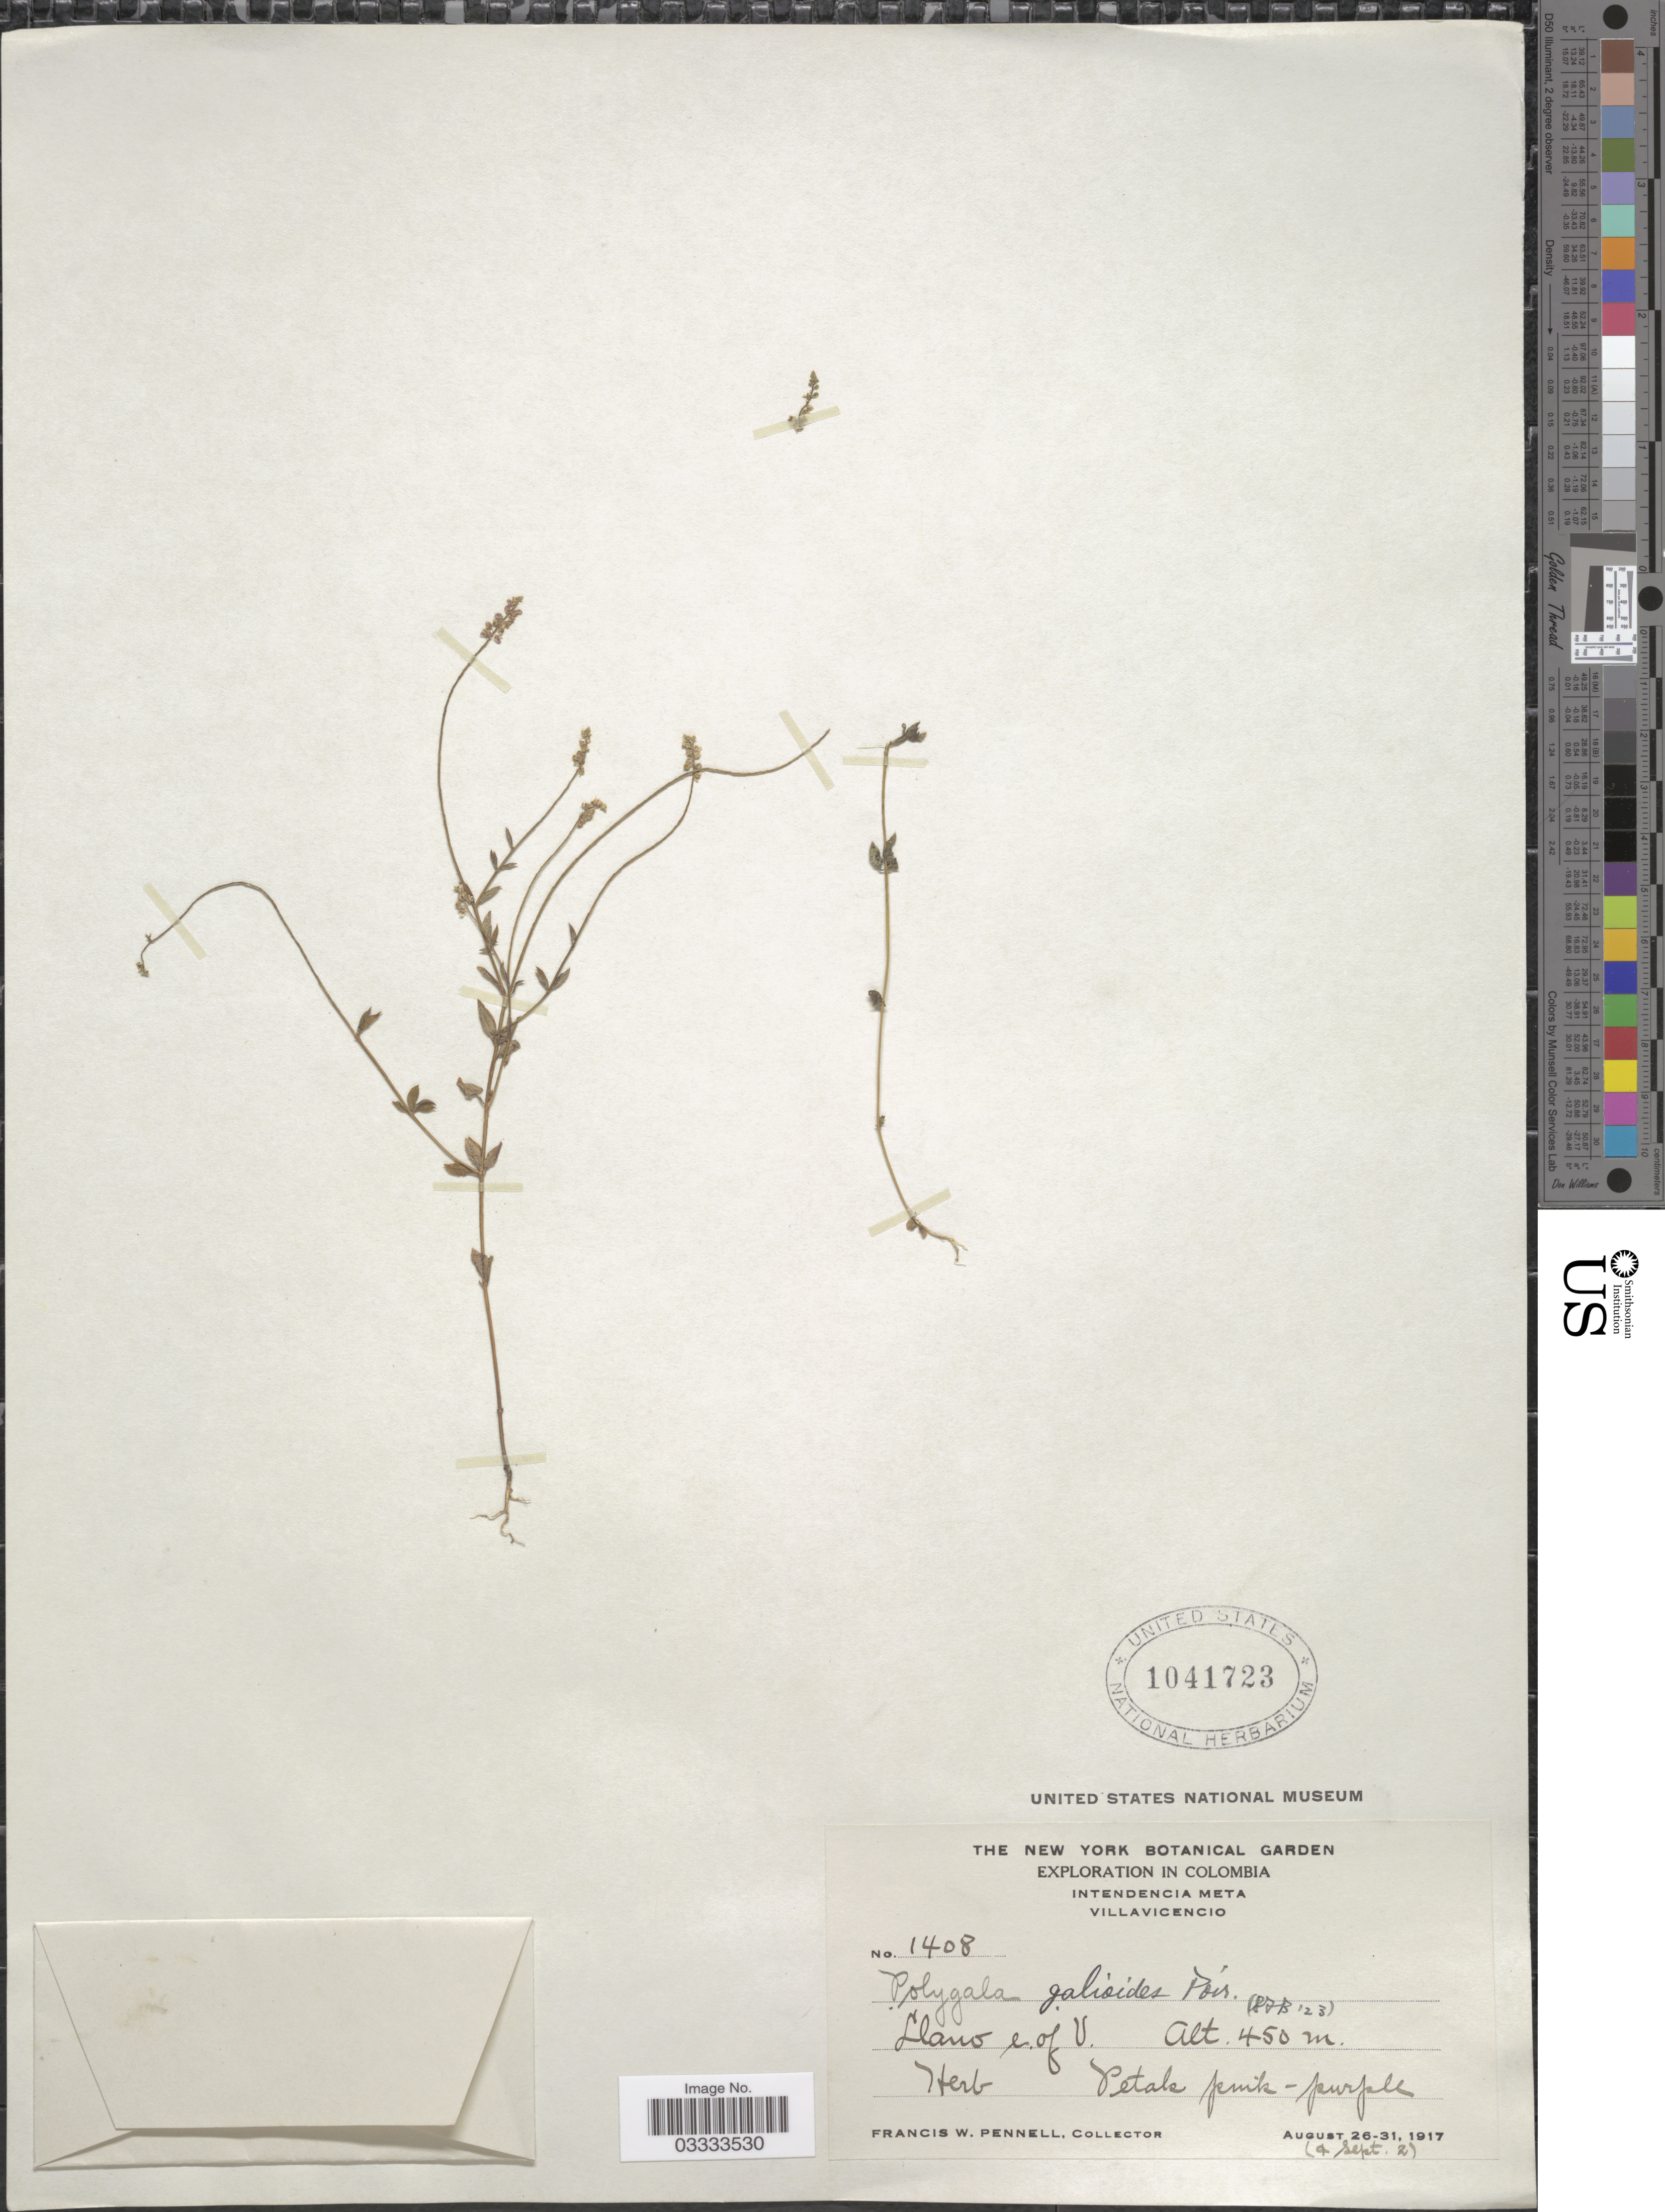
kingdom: Plantae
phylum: Tracheophyta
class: Magnoliopsida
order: Fabales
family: Polygalaceae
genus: Polygala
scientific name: Polygala galioides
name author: Poir.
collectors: F. W. Pennell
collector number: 1408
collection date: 1917-08-26/1917-09-02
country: Colombia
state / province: Meta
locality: Intendencia Meta, Villavicencio. Llano e. of V.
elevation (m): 450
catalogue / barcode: US 1041723